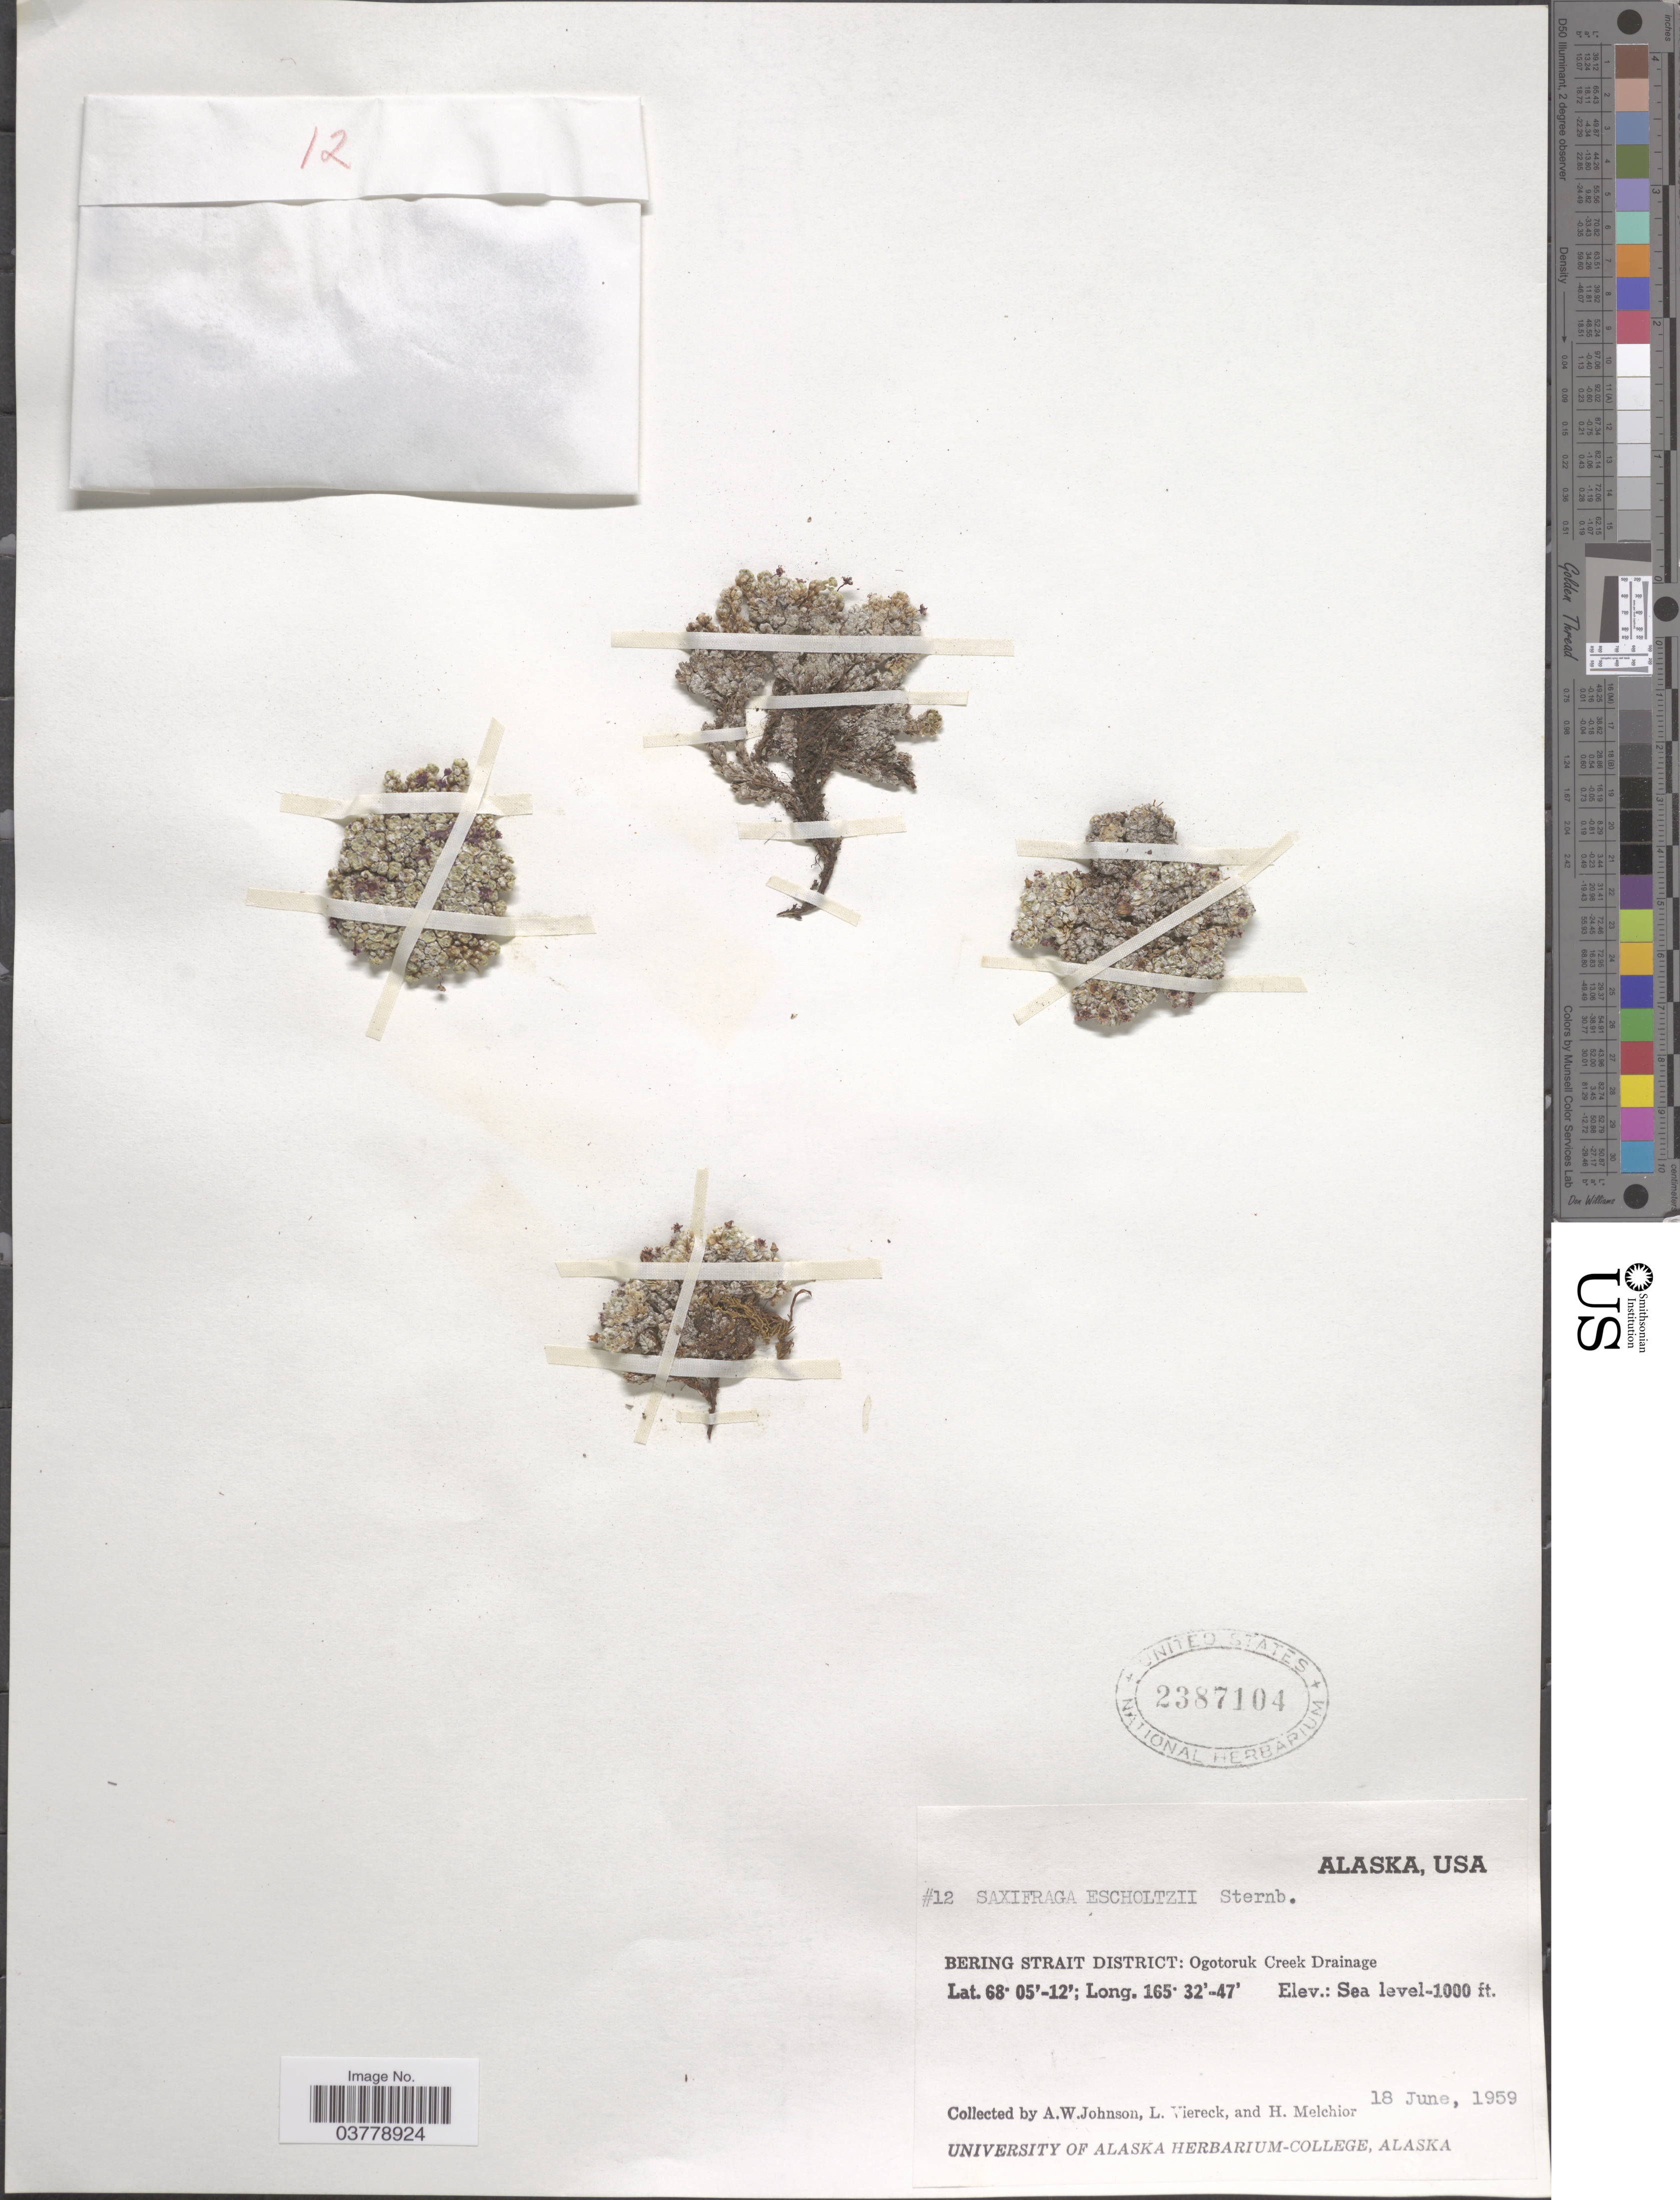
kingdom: Plantae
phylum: Tracheophyta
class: Magnoliopsida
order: Saxifragales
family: Saxifragaceae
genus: Saxifraga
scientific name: Saxifraga eschscholtzii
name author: Sternb.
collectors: A. W. Johnson, L. Viereck & H. Melchior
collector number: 12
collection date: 1959-06-18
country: United States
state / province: Alaska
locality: Bering Strait District: Ogotoruk Creek Drainage.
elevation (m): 0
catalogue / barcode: US 2387104